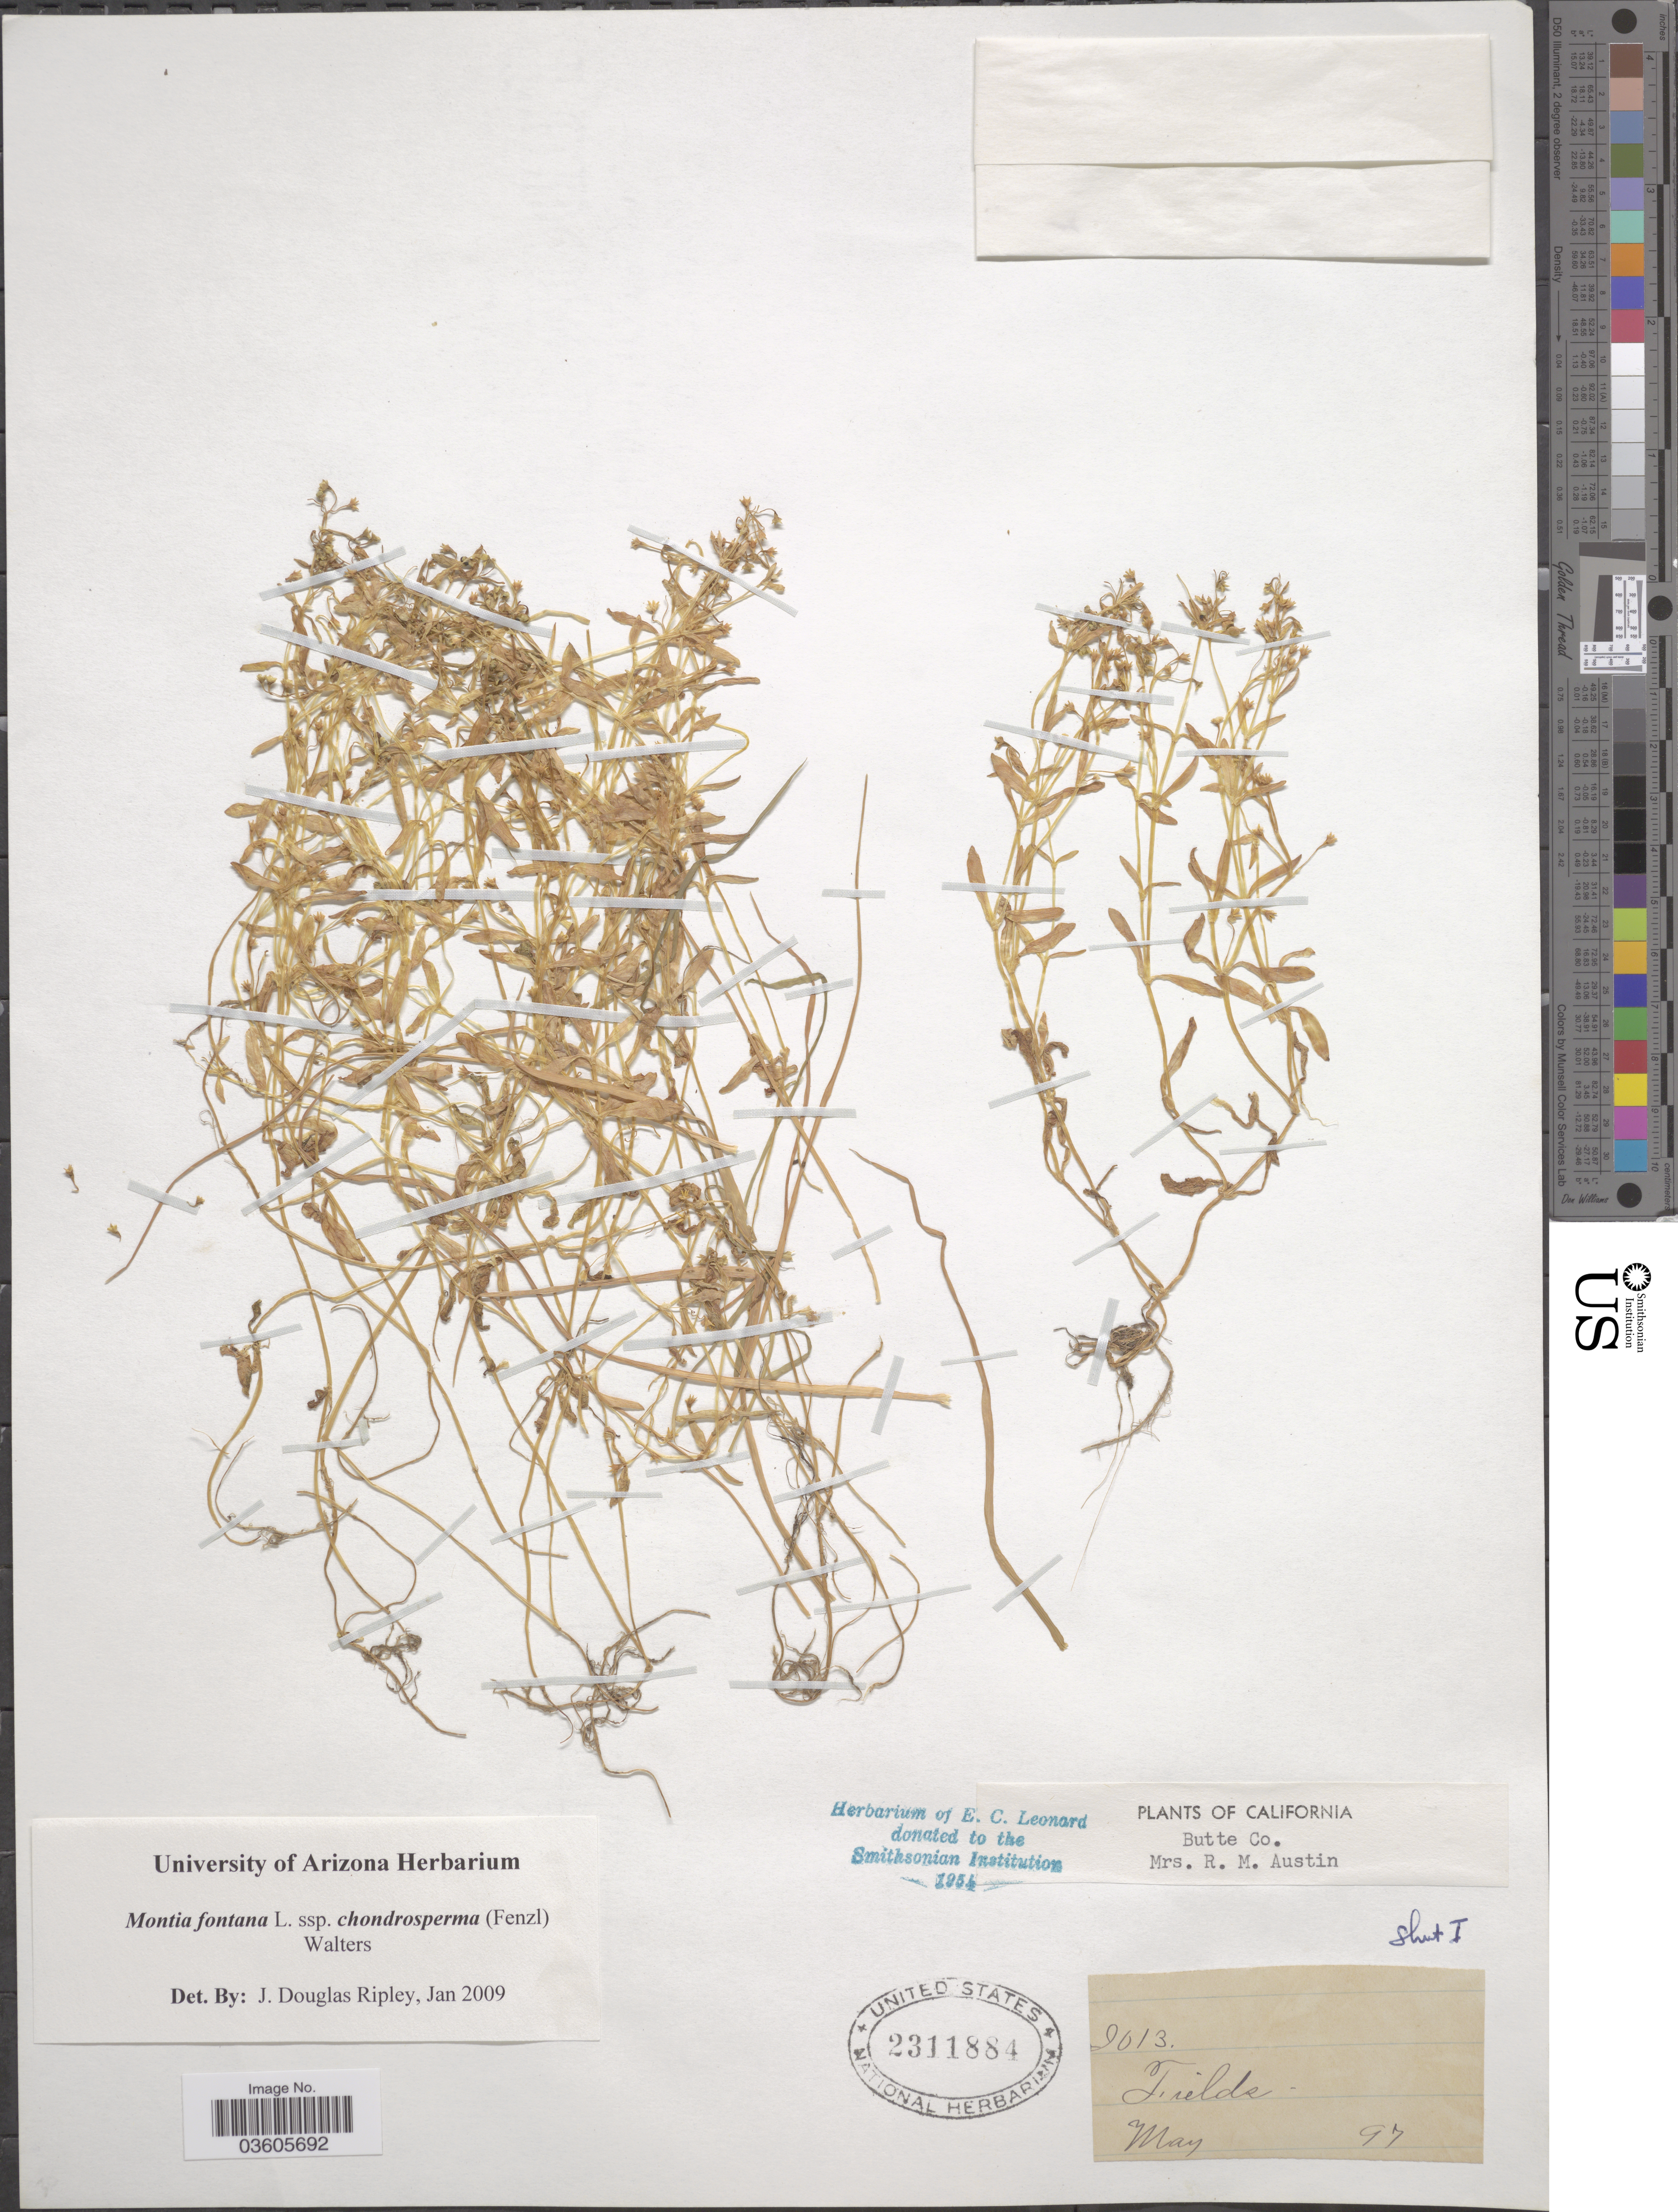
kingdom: Plantae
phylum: Tracheophyta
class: Magnoliopsida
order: Caryophyllales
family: Montiaceae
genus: Montia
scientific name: Montia fontana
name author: L.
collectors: R. Austin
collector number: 2013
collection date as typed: Transcribed d/m/y: /5/97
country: United States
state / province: California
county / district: Butte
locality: Butte Co. Fields.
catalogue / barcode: US 2311884